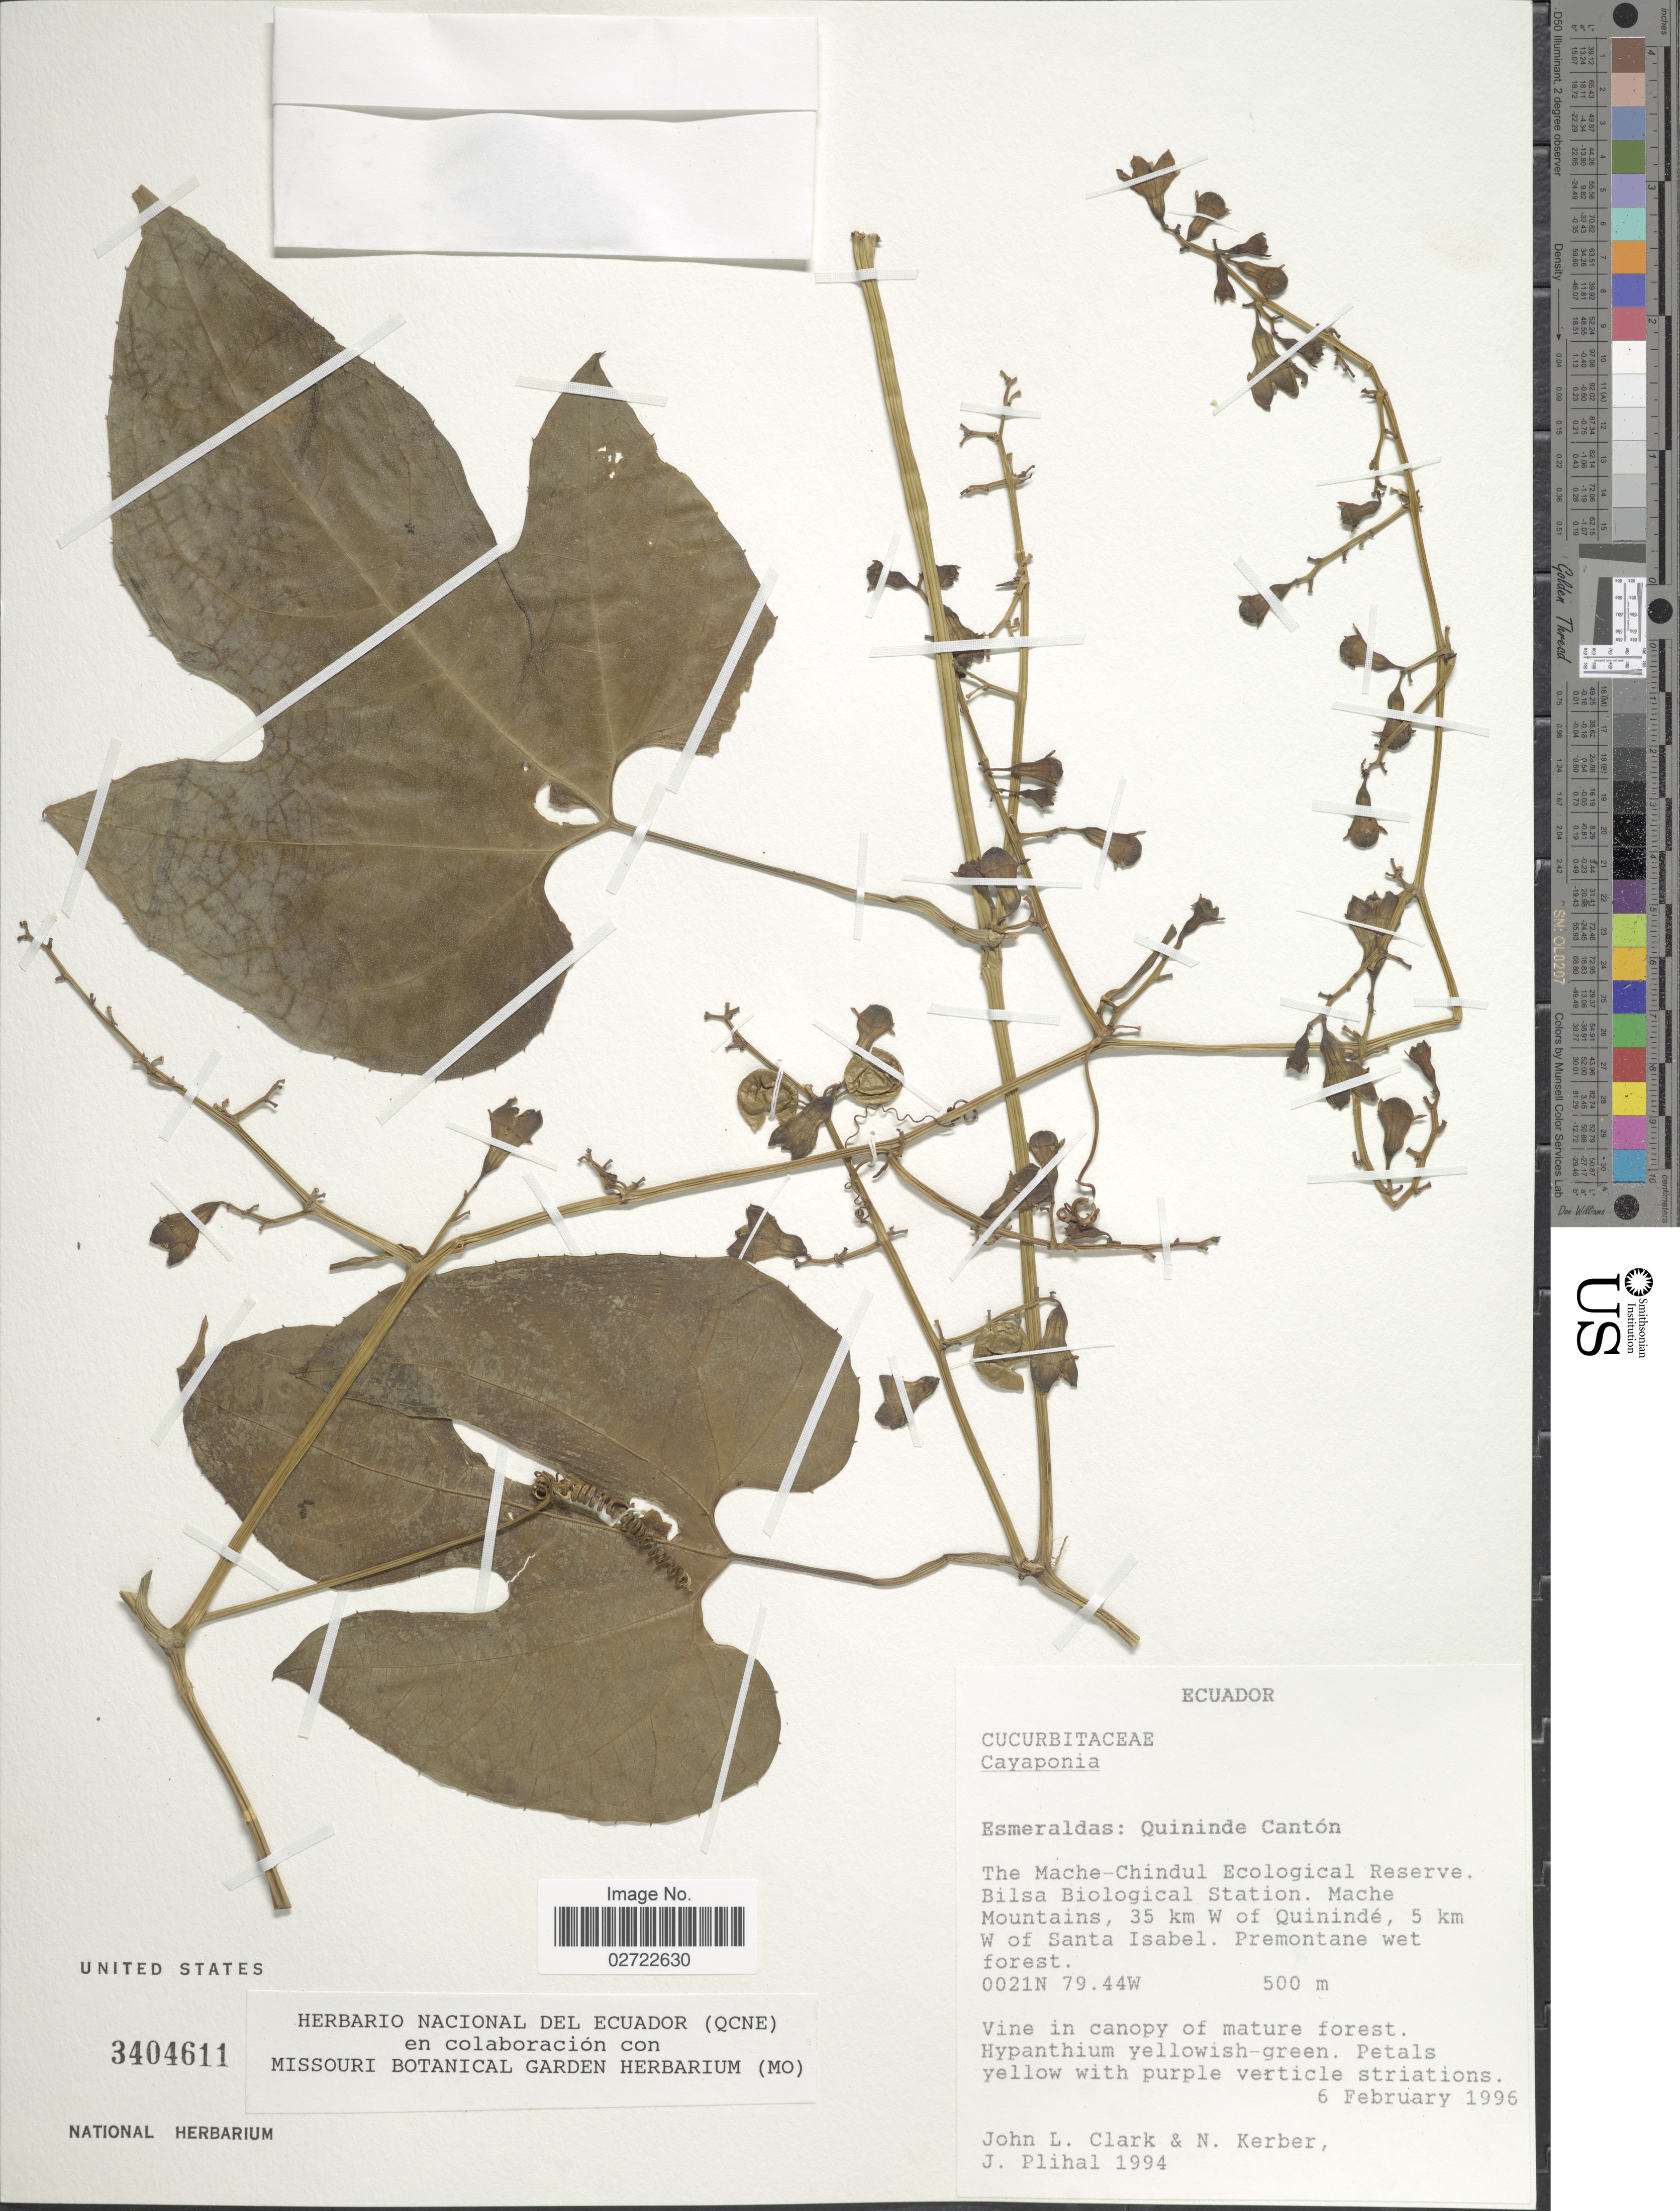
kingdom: Plantae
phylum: Tracheophyta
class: Magnoliopsida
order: Cucurbitales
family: Cucurbitaceae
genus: Cayaponia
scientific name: Cayaponia cruegeri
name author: (Naudin) Cogn.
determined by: Nee, Michael H.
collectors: J. L. Clark, N. Kerber & J. Plihal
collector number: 1994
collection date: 1996-02-06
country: Ecuador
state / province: Esmeraldas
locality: Quininde Canton. The Mache- Chindul Ecological Reserve. Bilsa Biological Station. Mache Mountains, 35 km W of Quininde, 5 km W of Santa Isabel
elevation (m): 500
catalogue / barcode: US 3404611